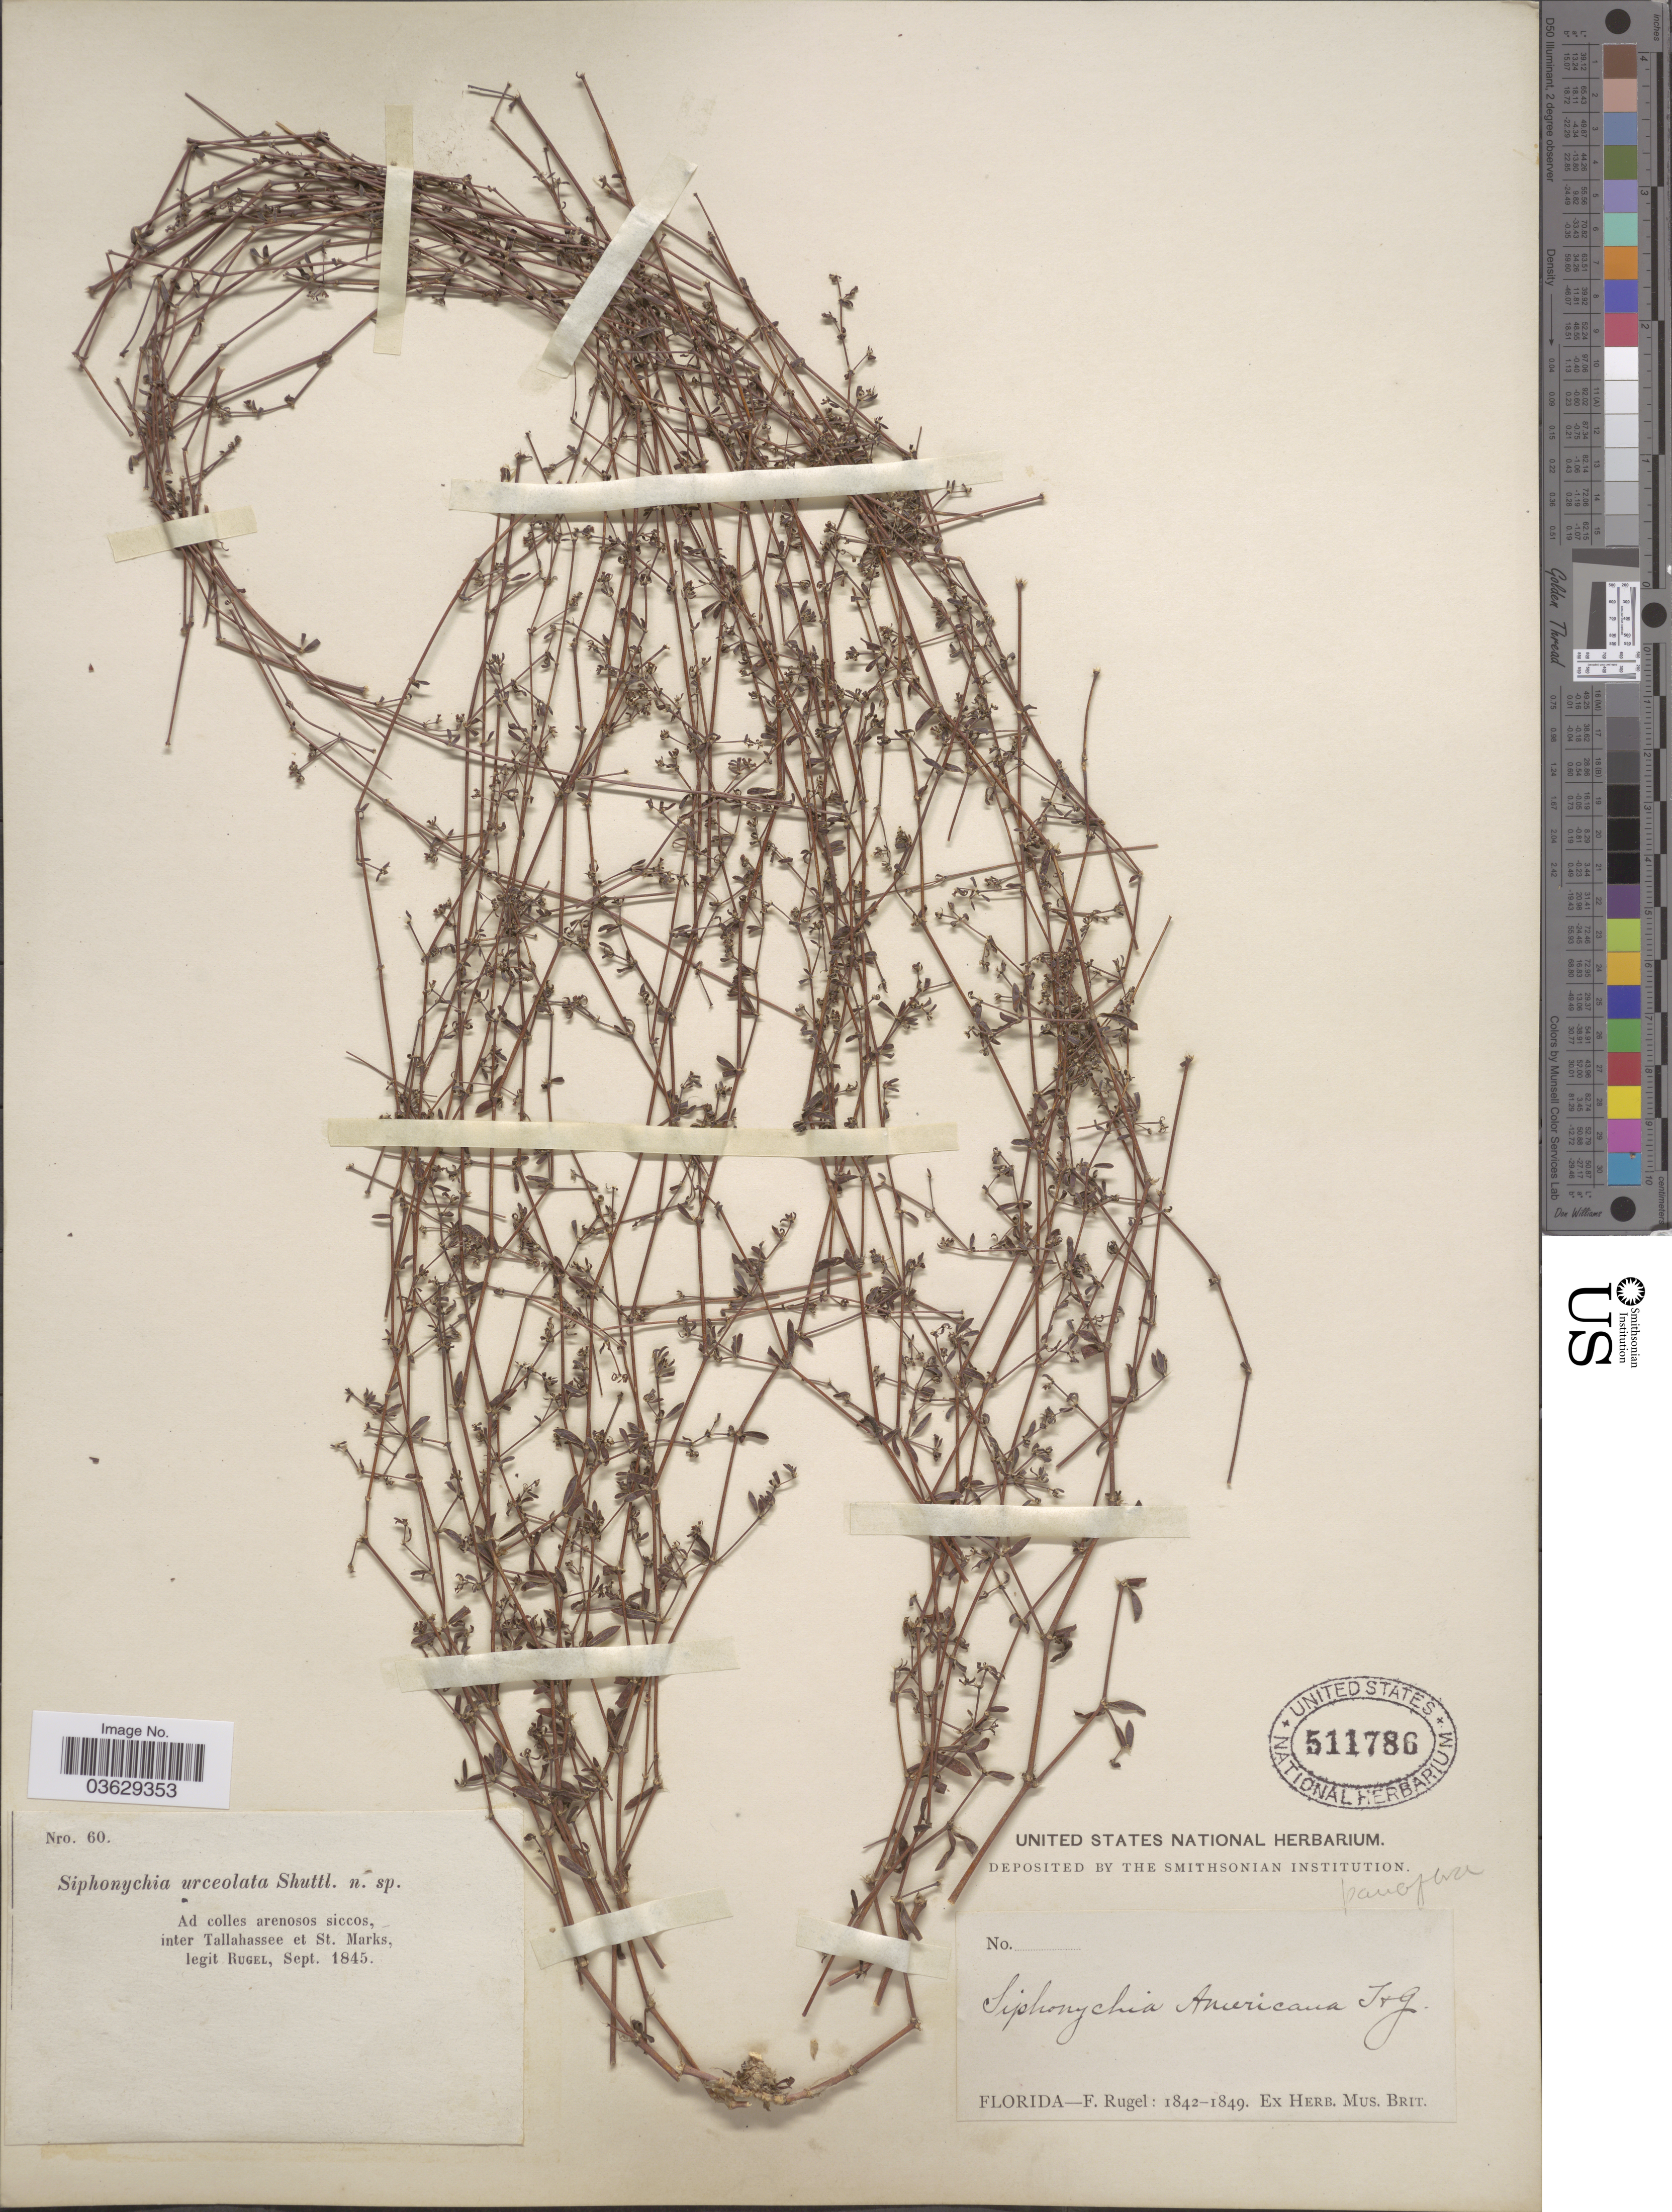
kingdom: Plantae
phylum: Tracheophyta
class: Magnoliopsida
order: Caryophyllales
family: Caryophyllaceae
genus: Paronychia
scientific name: Paronychia americana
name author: (Nutt.) Fenzl ex Walp.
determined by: Strong, Mark T., (BOT), Smithsonian Institution - National Museum of Natural History (UNITED STATES)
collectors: F. Rugel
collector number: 60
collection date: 1845-09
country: United States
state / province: Florida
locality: Ad colles arenosos siccos, inter Tallahassee et St. Marks.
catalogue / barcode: US 511786